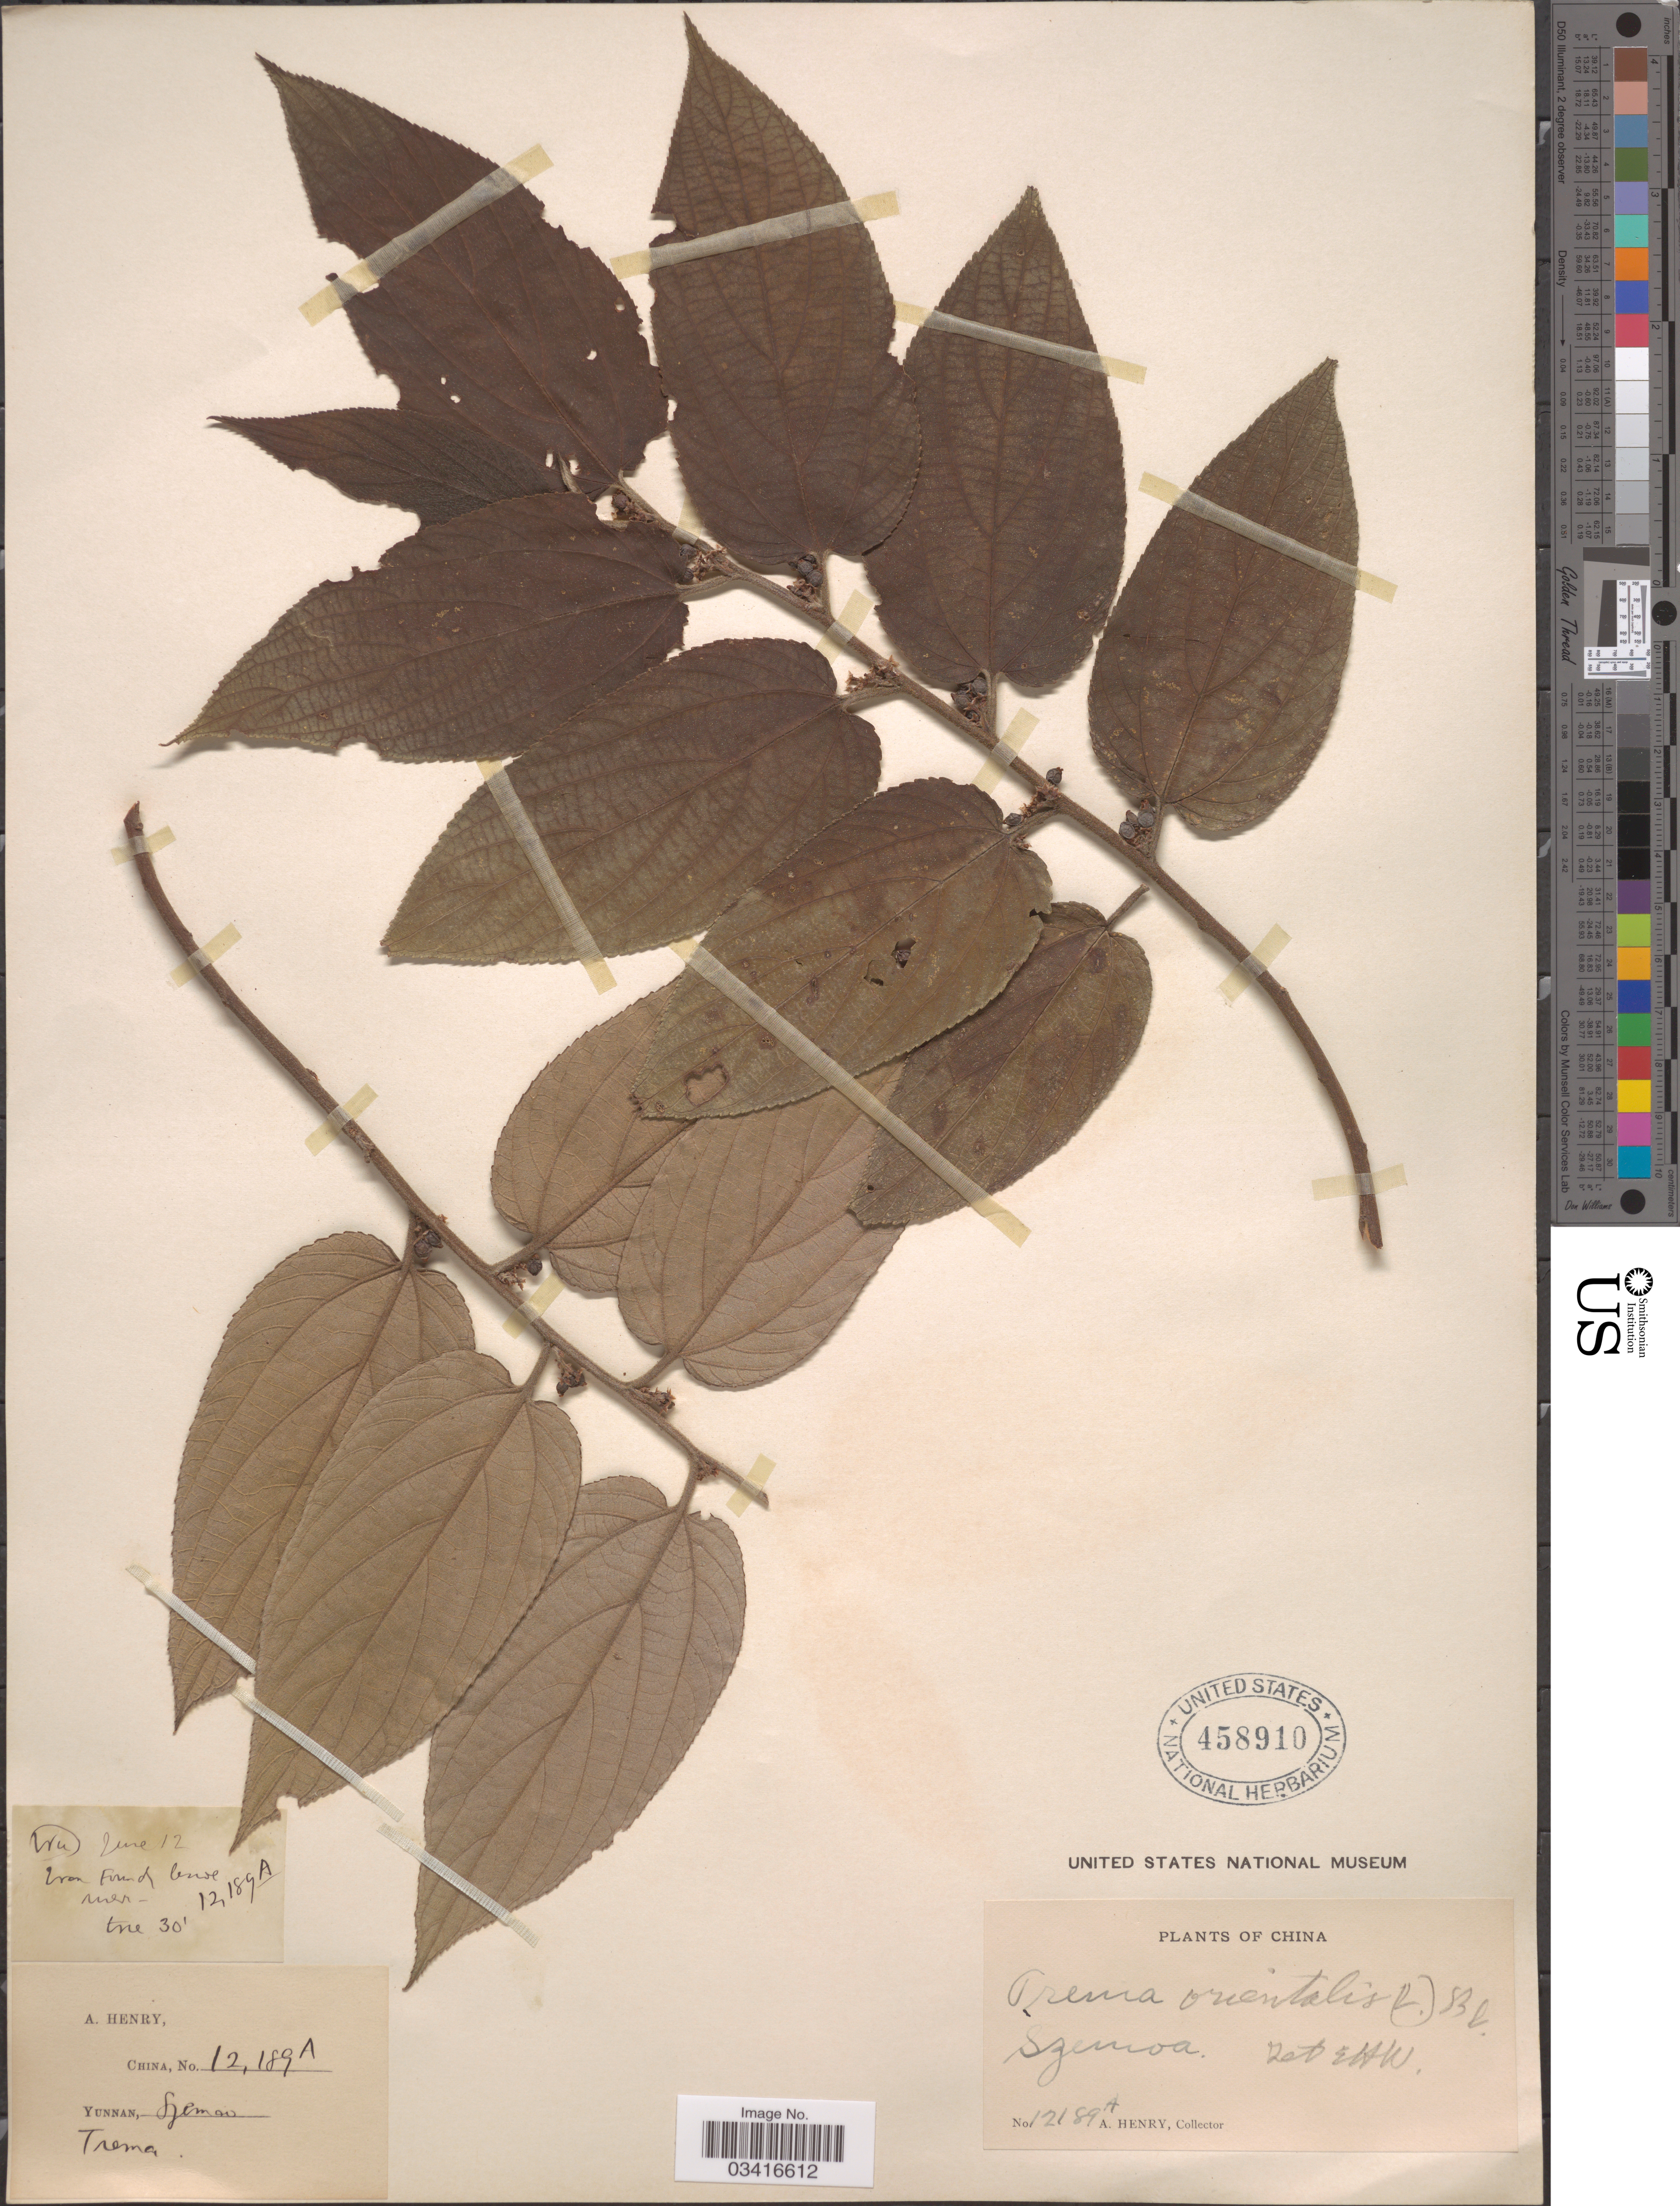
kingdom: Plantae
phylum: Tracheophyta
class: Magnoliopsida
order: Rosales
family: Cannabaceae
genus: Trema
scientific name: Trema orientale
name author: (L.) Blume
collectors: A. Henry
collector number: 12189 A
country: China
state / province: Yunnan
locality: Szemoa.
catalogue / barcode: US 458910